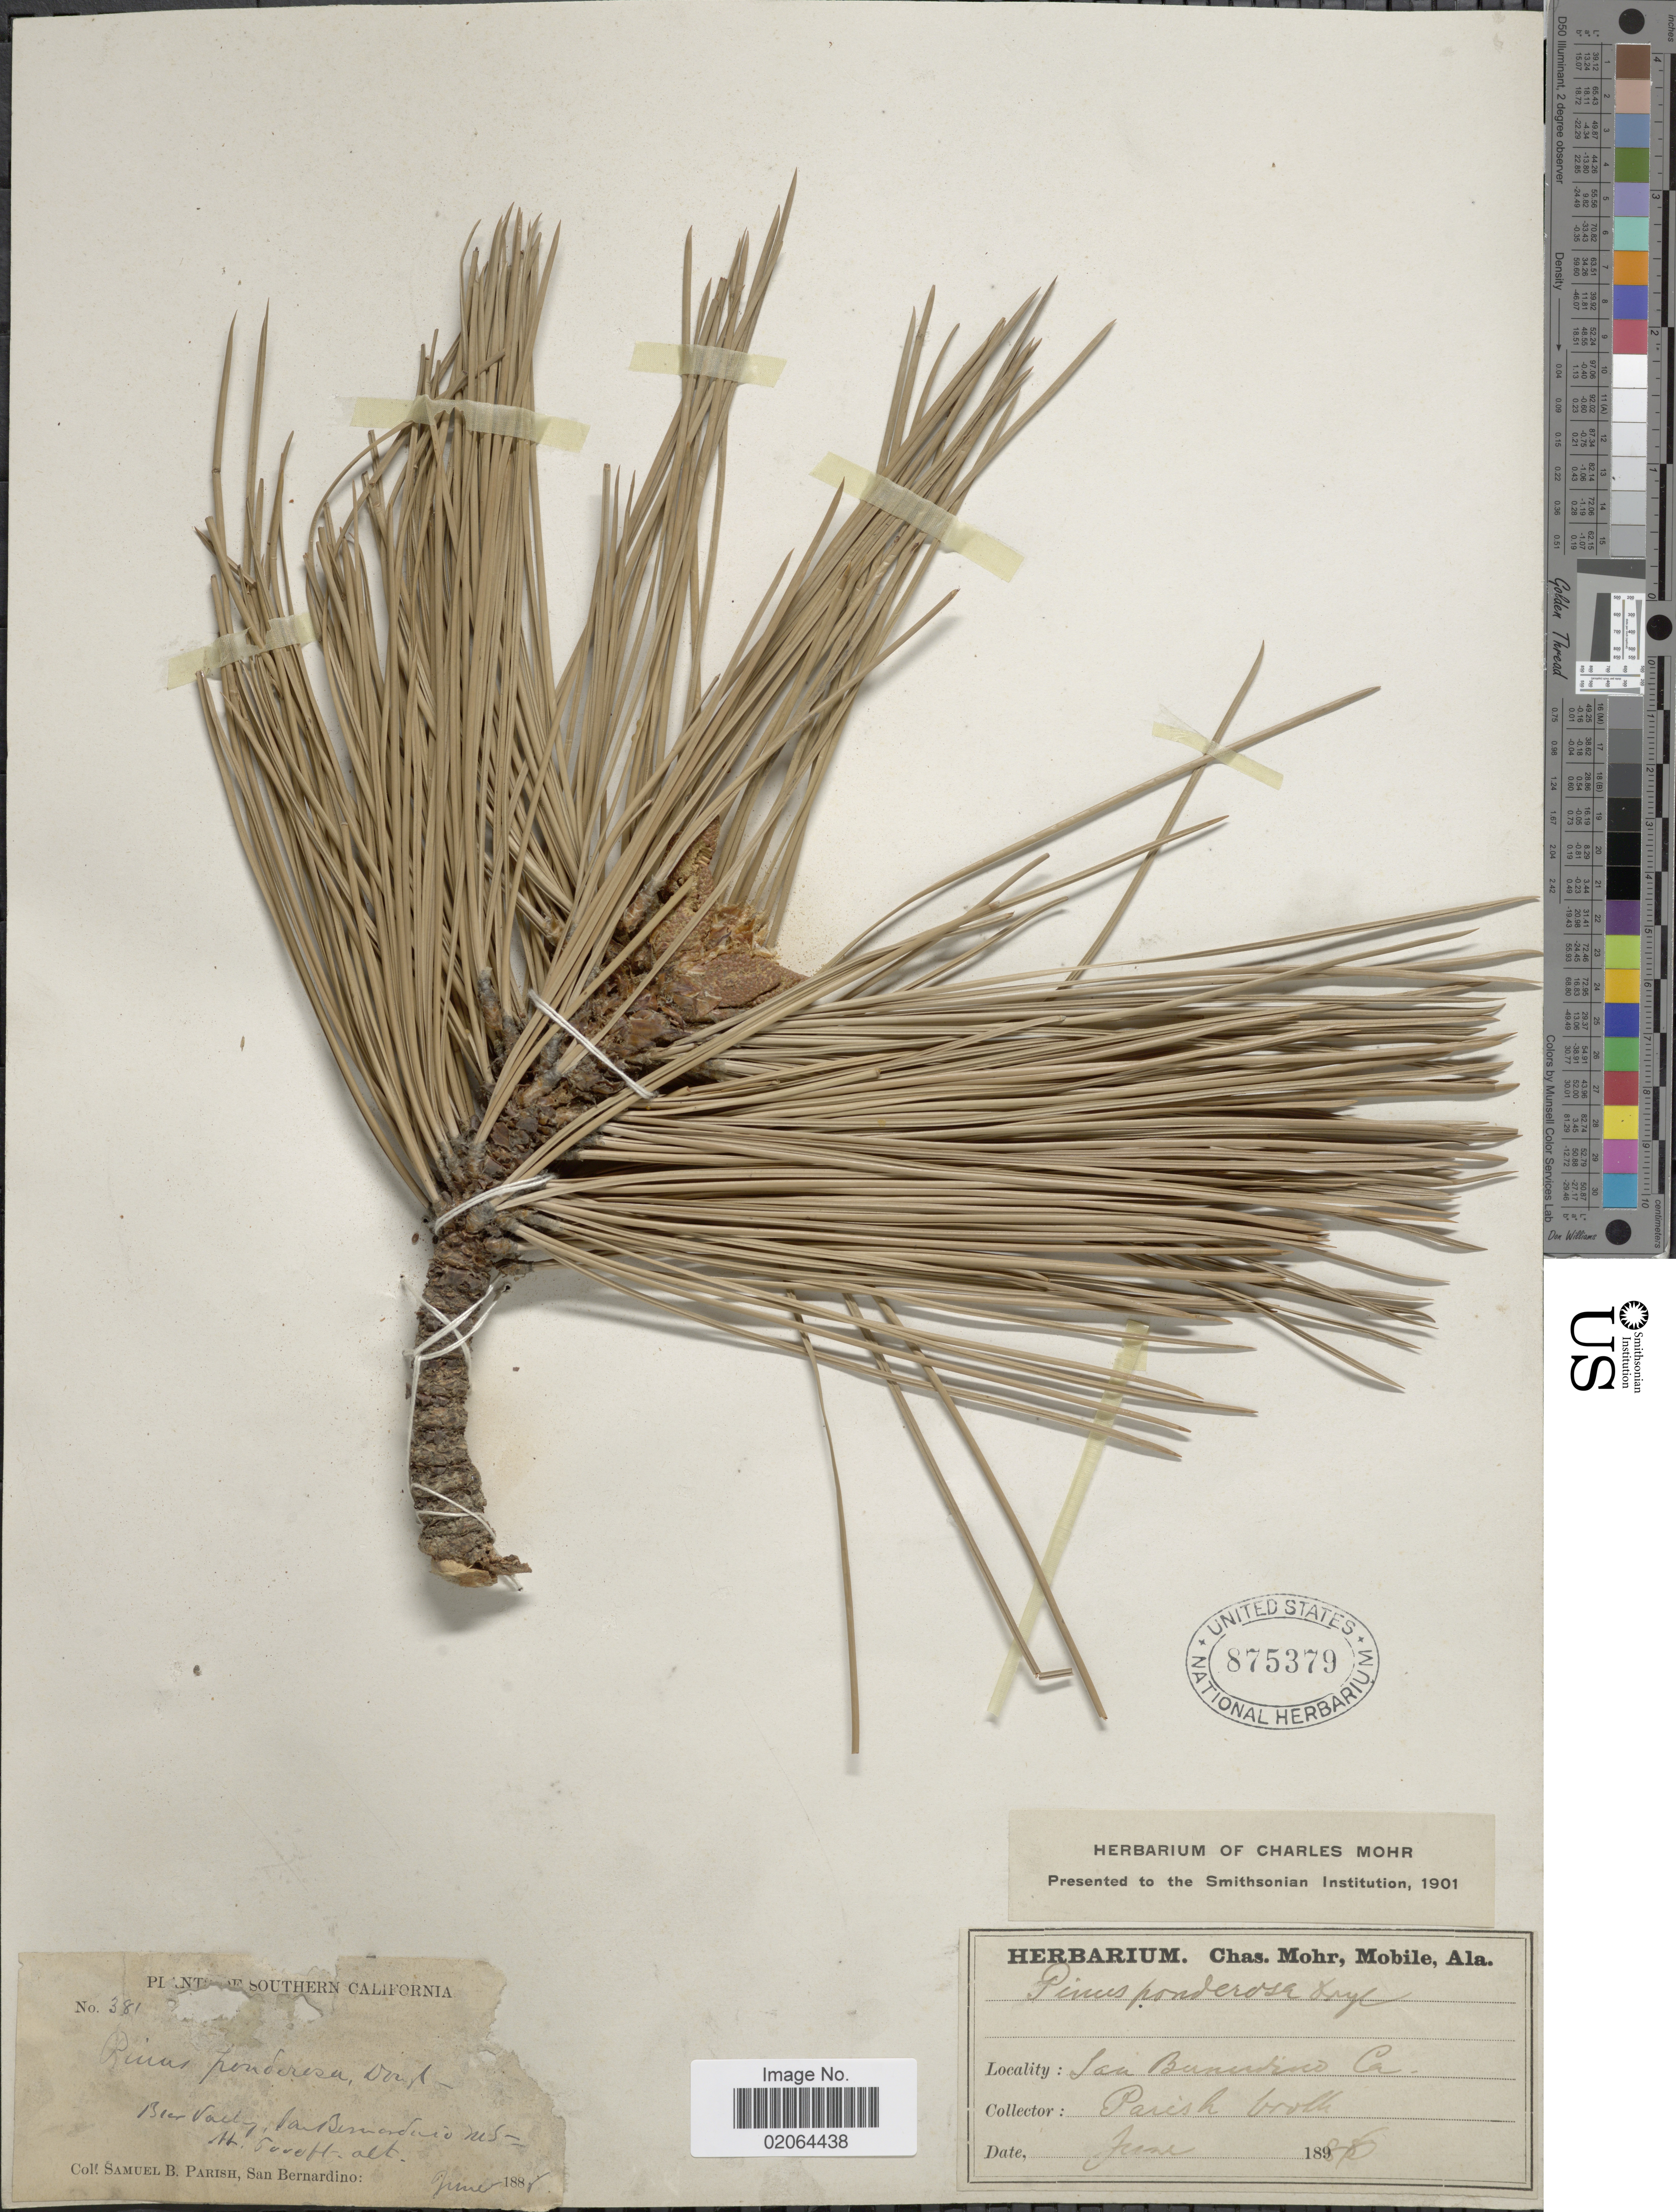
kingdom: Plantae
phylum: Tracheophyta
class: Pinopsida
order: Pinales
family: Pinaceae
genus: Pinus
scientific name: Pinus ponderosa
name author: Douglas ex C. Lawson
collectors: S. B. Parish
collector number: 381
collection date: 1886-06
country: United States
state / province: California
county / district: San Bernardino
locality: San Bernardino. Bear Valley, San Bernardino Mts.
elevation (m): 1524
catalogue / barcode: US 875379